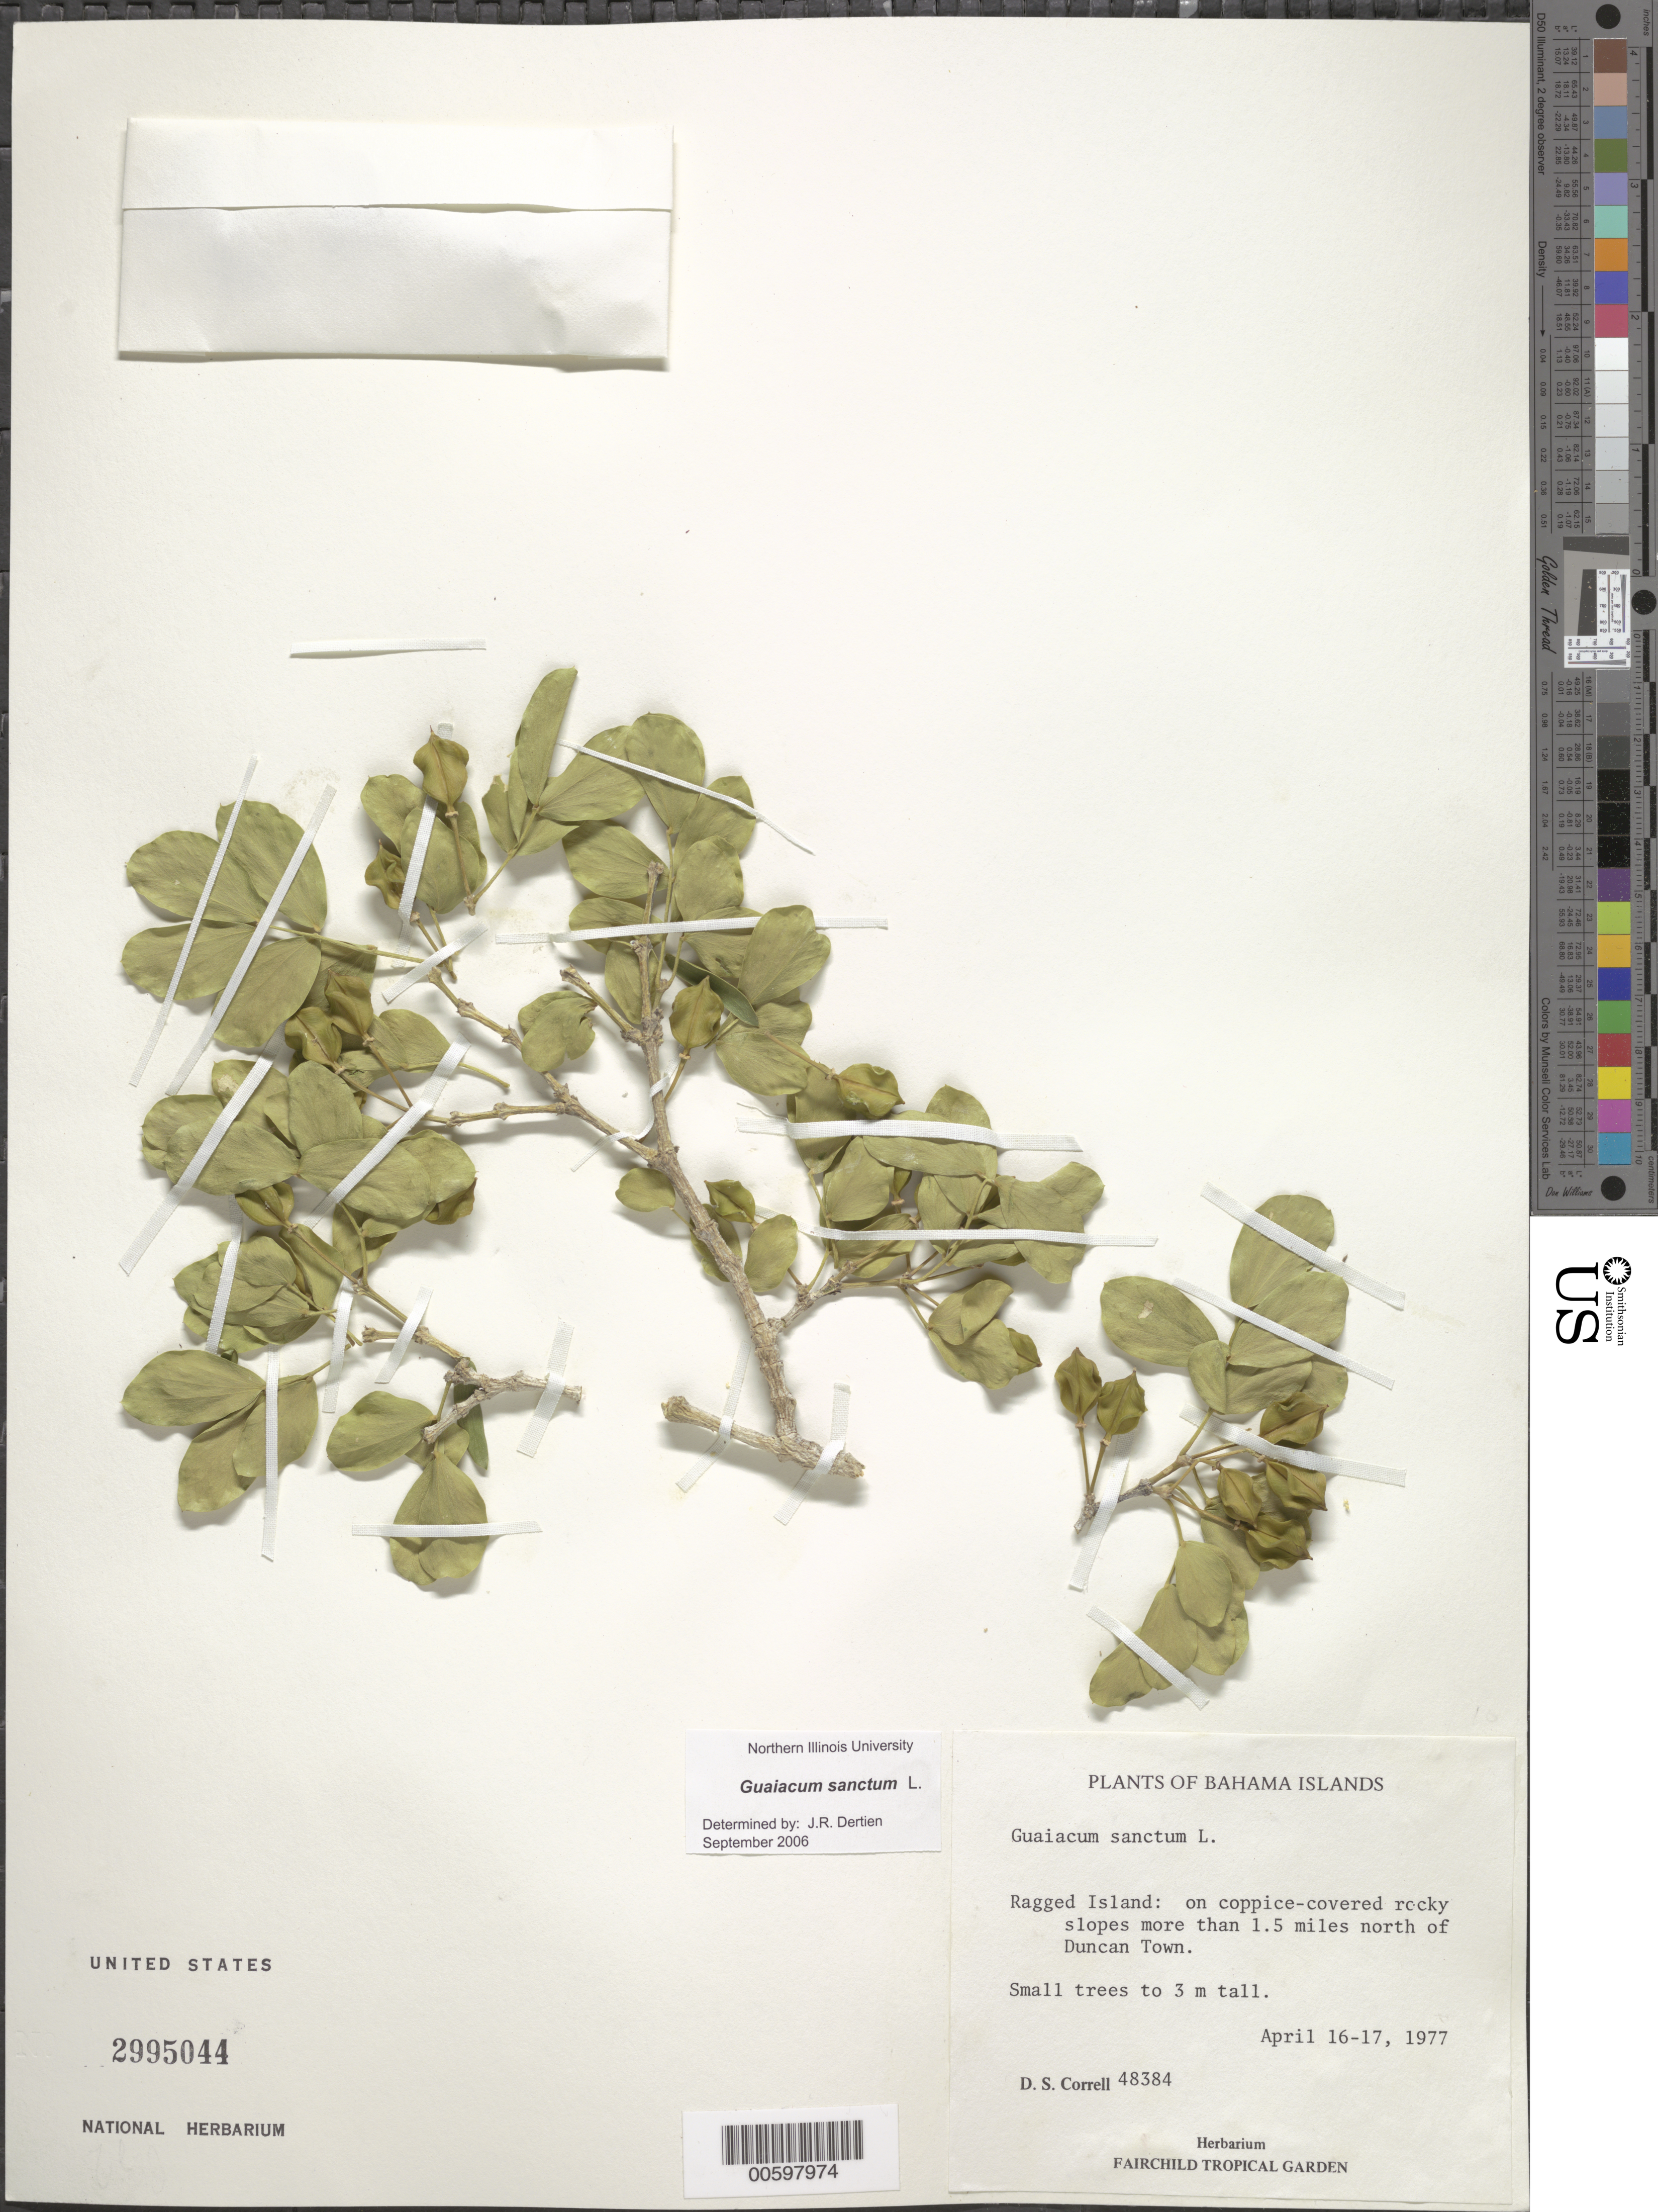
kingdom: Plantae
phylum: Tracheophyta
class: Magnoliopsida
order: Zygophyllales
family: Zygophyllaceae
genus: Guaiacum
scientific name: Guaiacum sanctum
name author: L.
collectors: D. S. Correll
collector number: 48384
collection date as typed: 16 Apr 1977 to 17 Apr 1977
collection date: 1977-04-16/1977-04-17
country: Bahamas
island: Ragged Island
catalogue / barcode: US 2995044